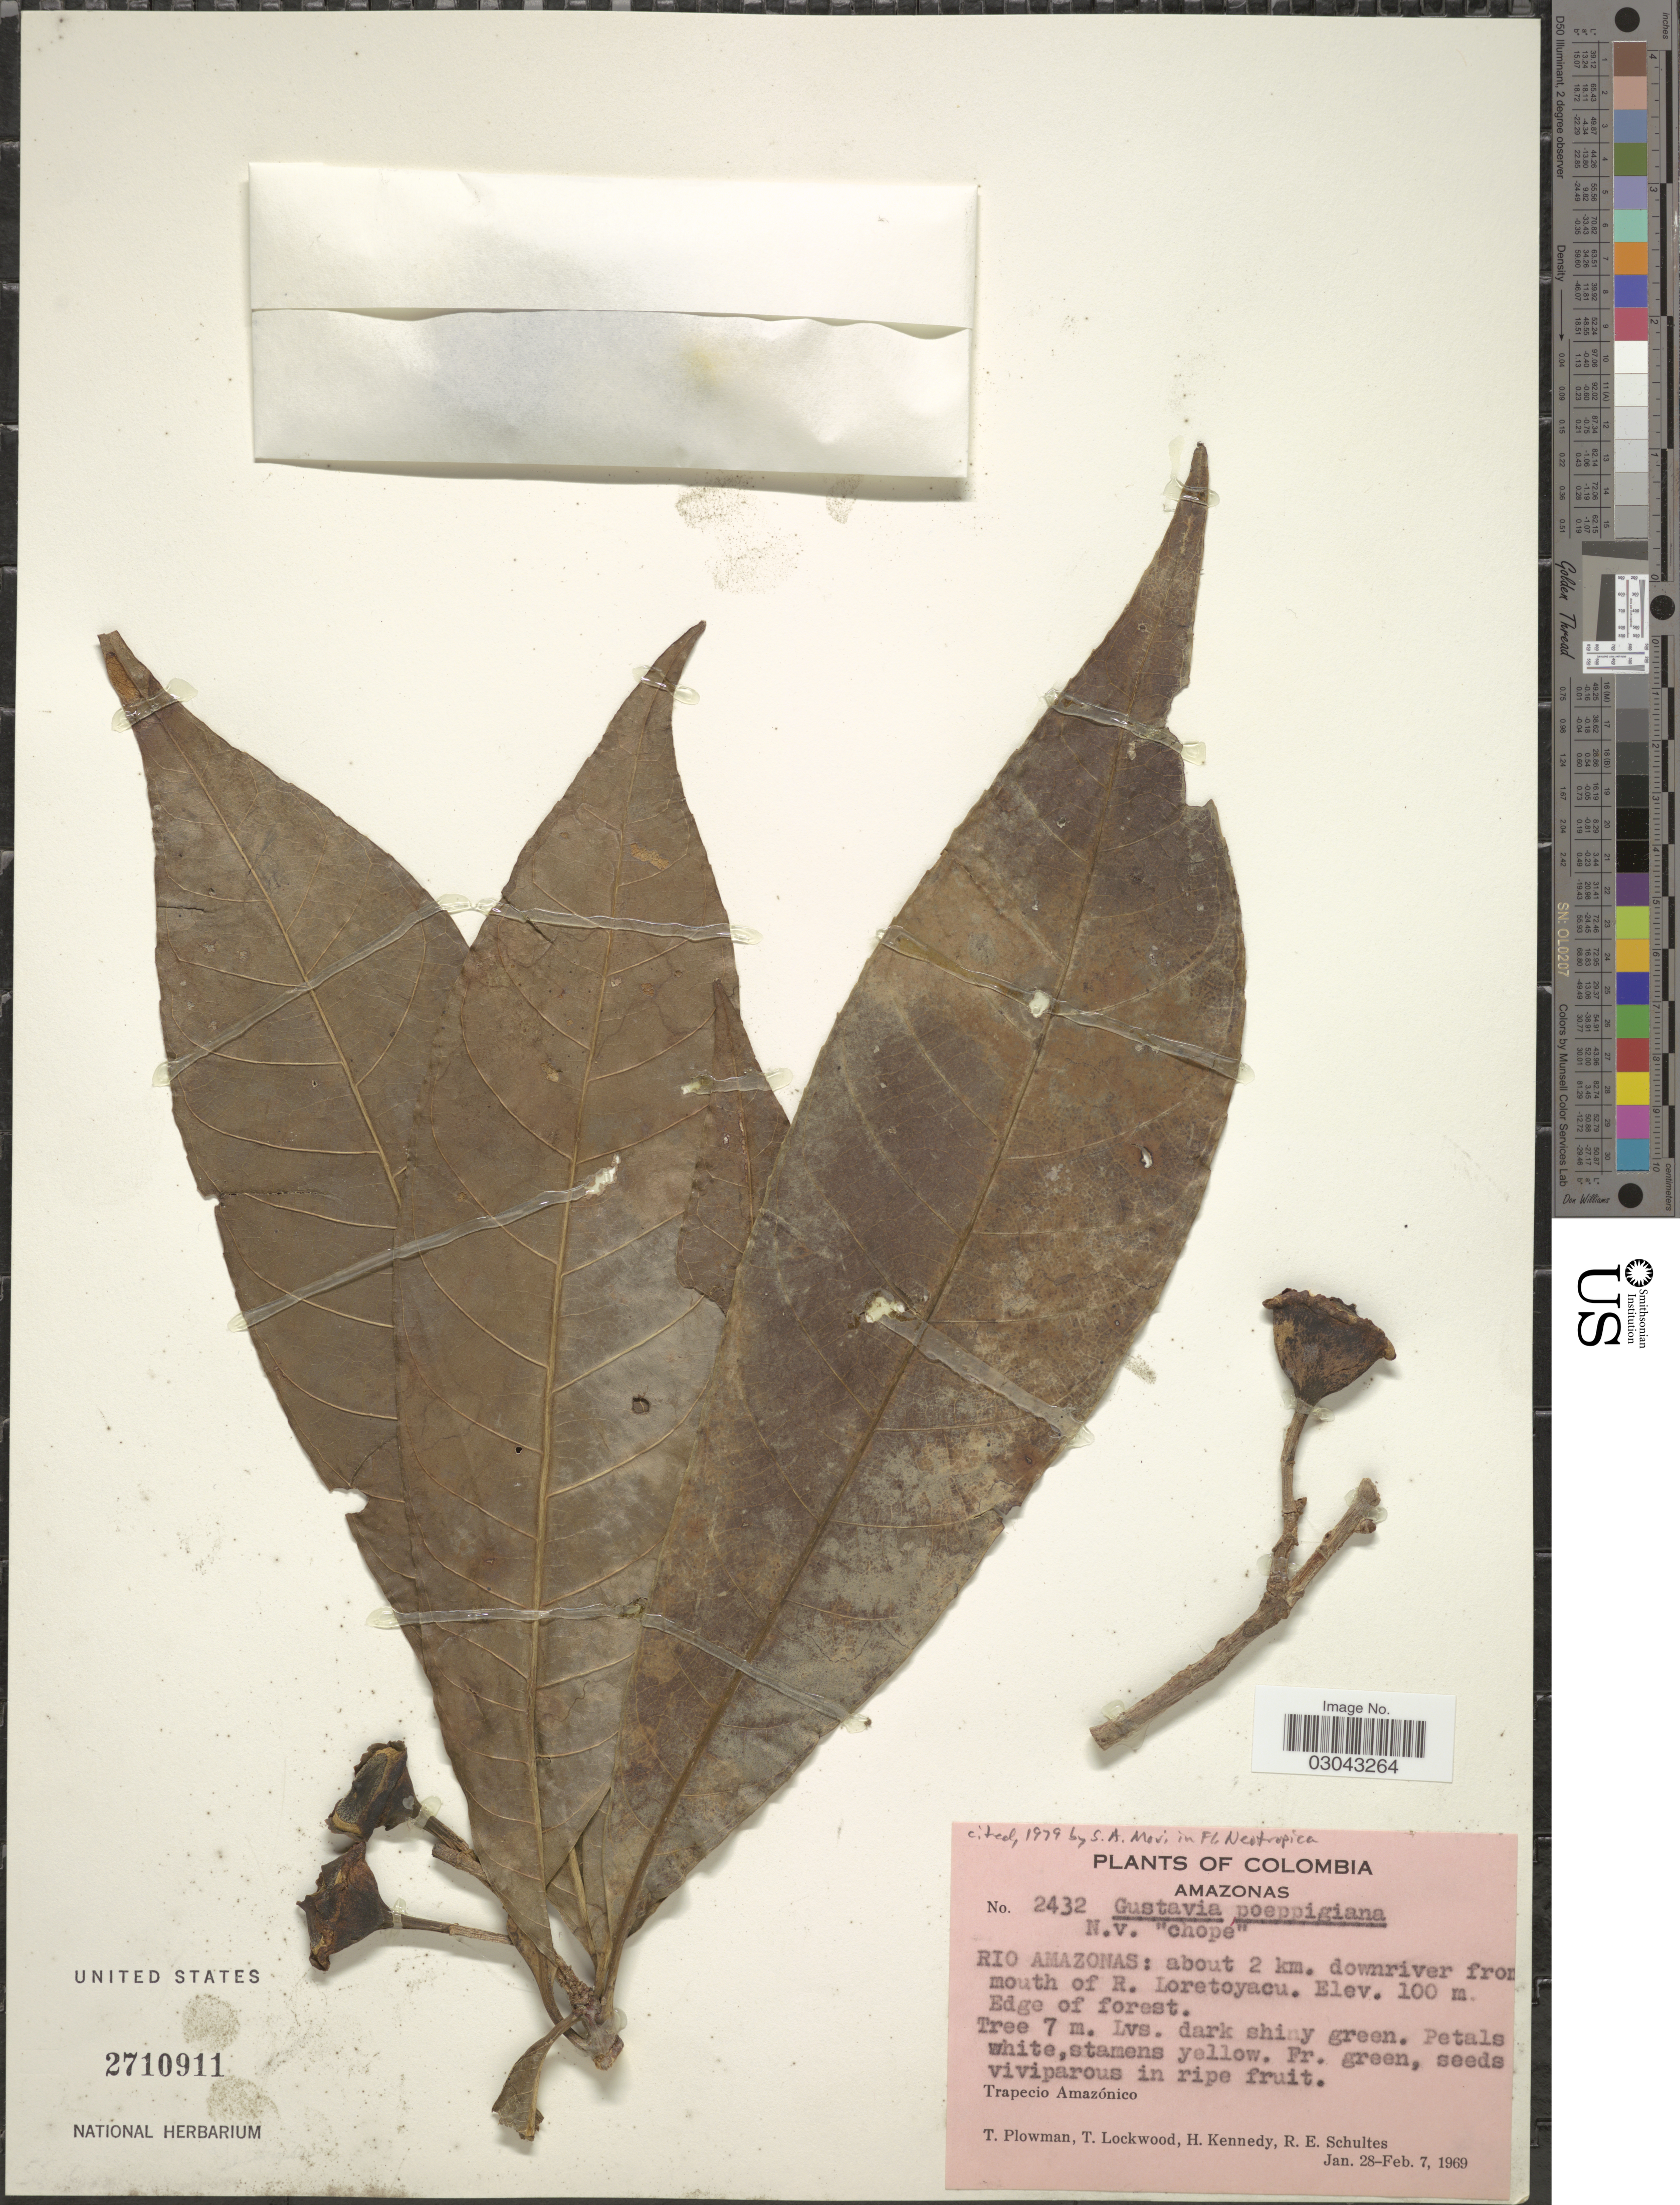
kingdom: Plantae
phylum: Tracheophyta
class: Magnoliopsida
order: Ericales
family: Lecythidaceae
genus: Gustavia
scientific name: Gustavia poeppigiana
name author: O. Berg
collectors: T. Plowman, T. Lockwood, H. Kennedy & R. E. Schultes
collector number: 2432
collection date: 1969-01-28/1969-02-07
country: Colombia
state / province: Amazônas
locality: Rio Amazonas: about 2 km. downriver from mouth of R. Loretoyacu, Edge of forest, Trapecio Amazónico.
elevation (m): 100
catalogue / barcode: US 2710911